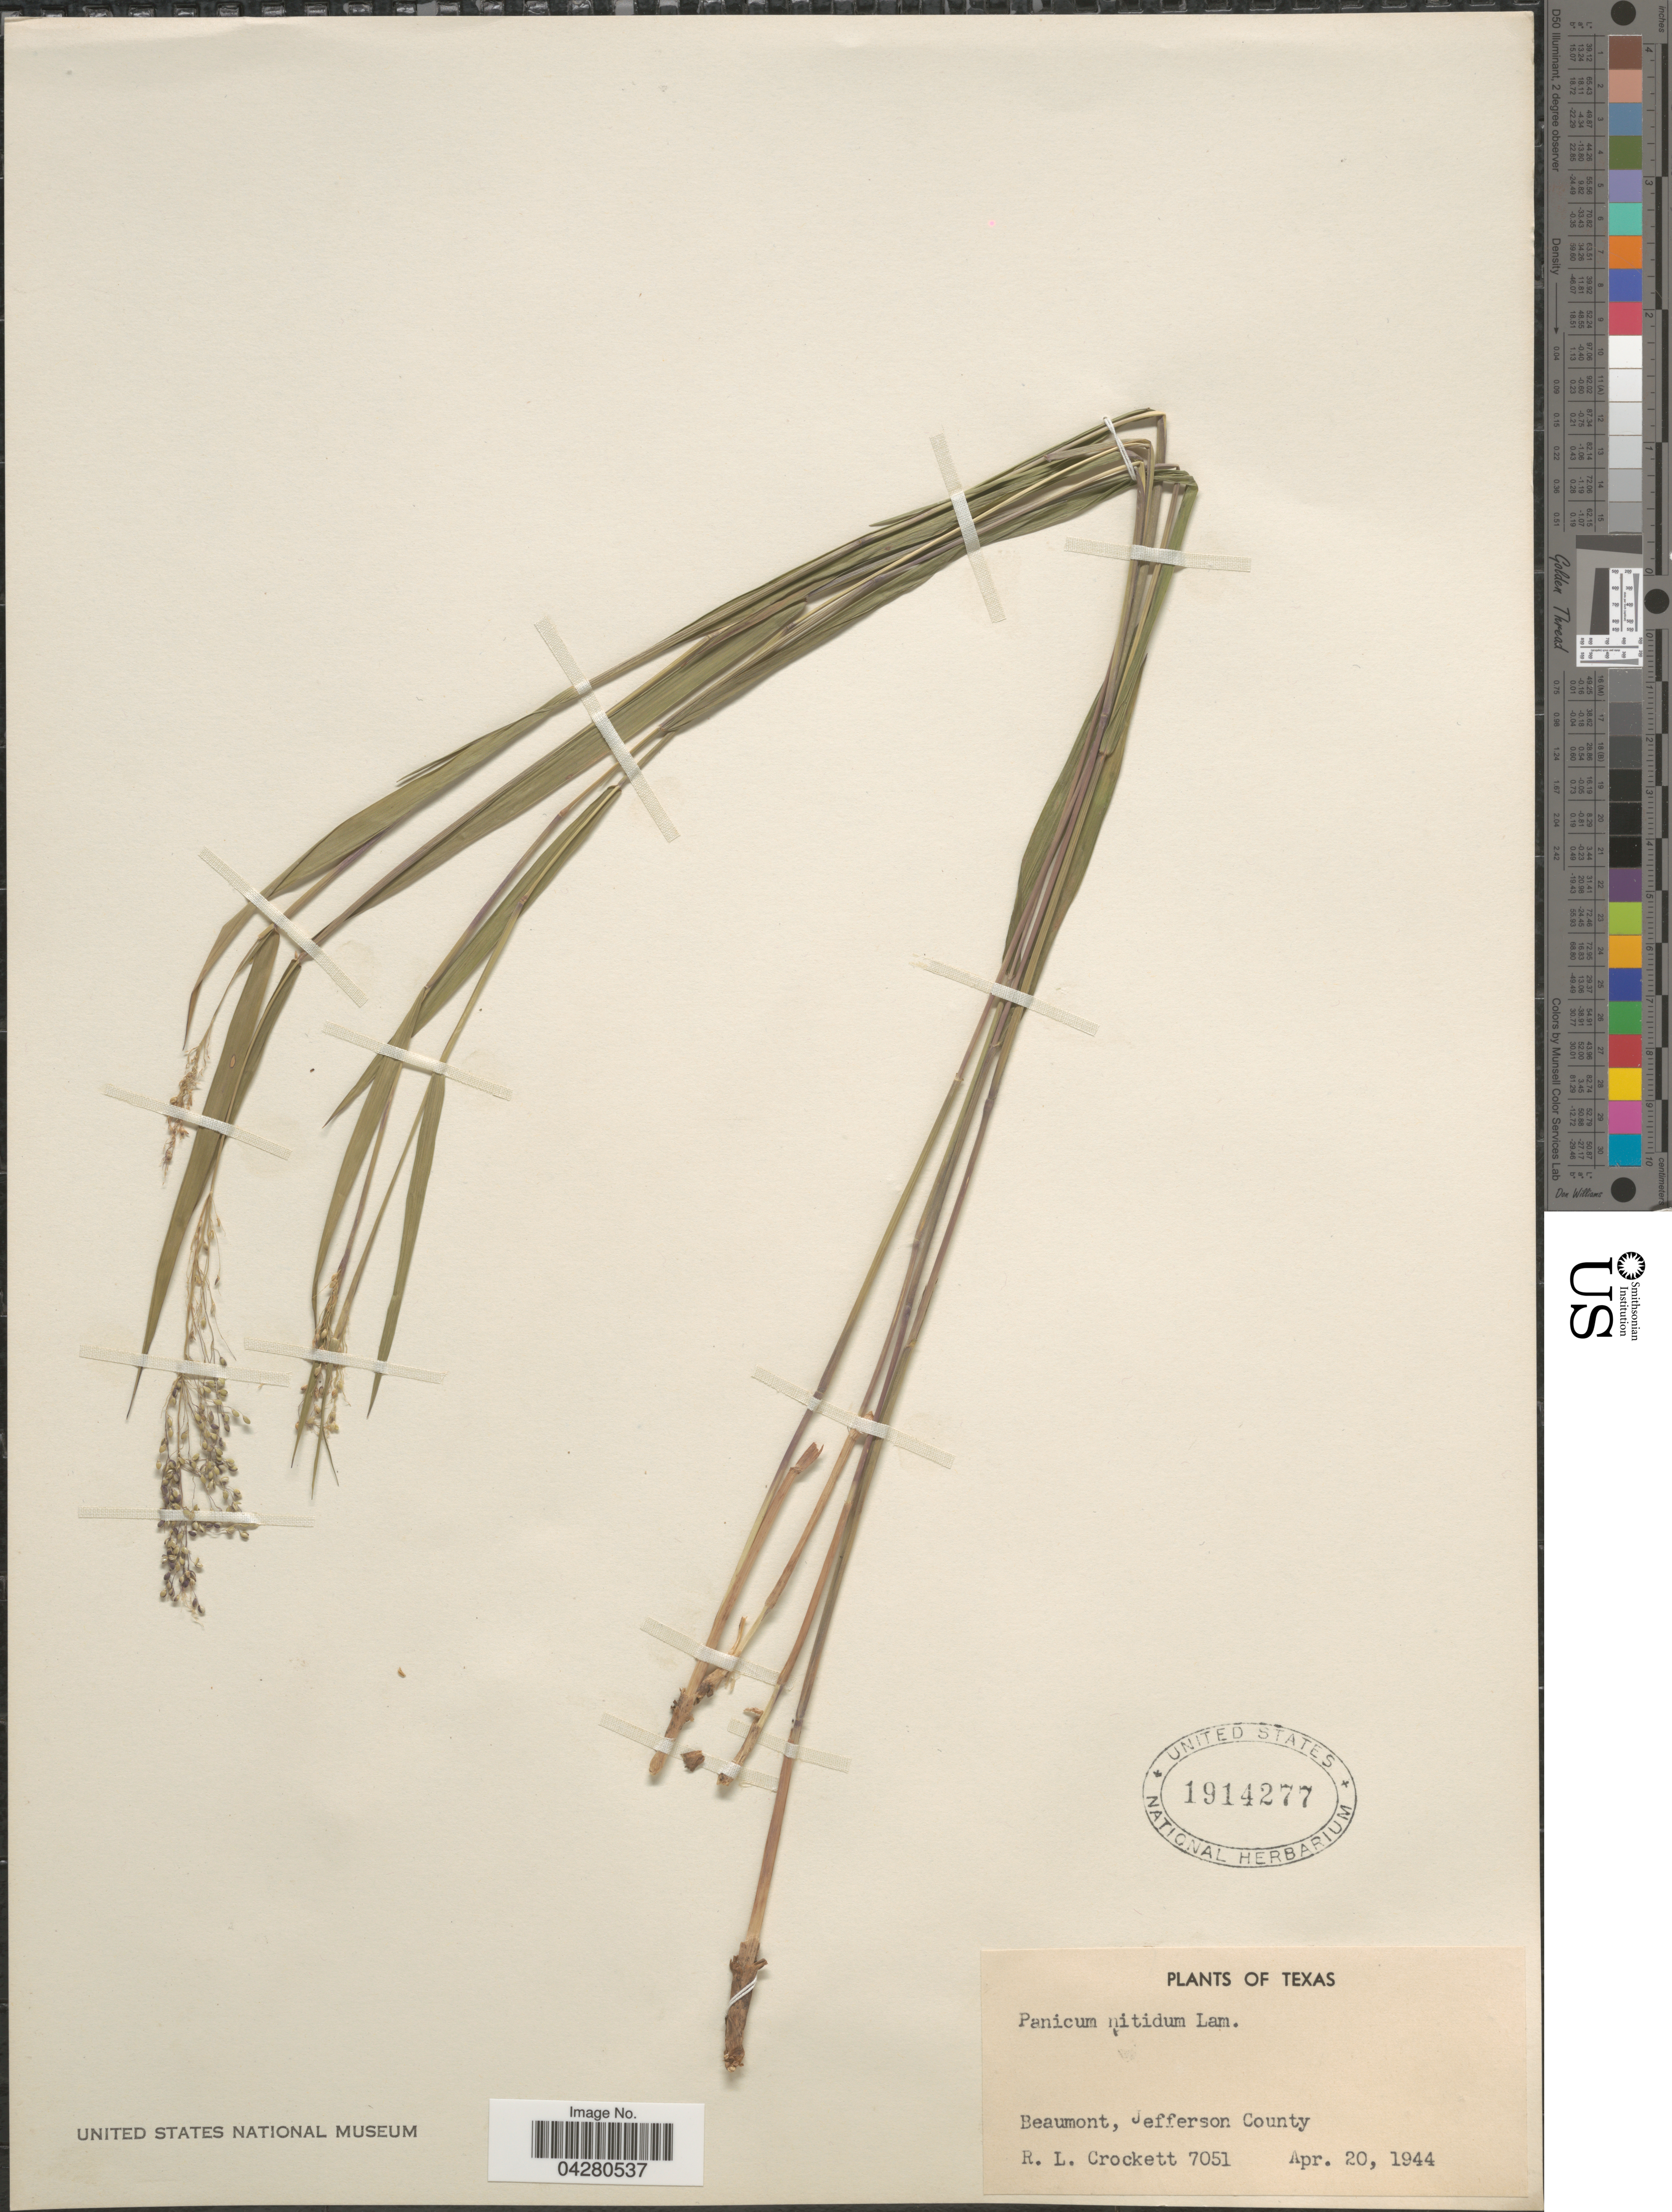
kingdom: Plantae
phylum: Tracheophyta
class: Liliopsida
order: Poales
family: Poaceae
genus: Dichanthelium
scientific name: Dichanthelium dichotomum var. dichotomum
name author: (L.) Gould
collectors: R. Crockett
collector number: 7051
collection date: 1944-04-20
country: United States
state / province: Texas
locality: Beaumont, Jefferson County.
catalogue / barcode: US 1914277